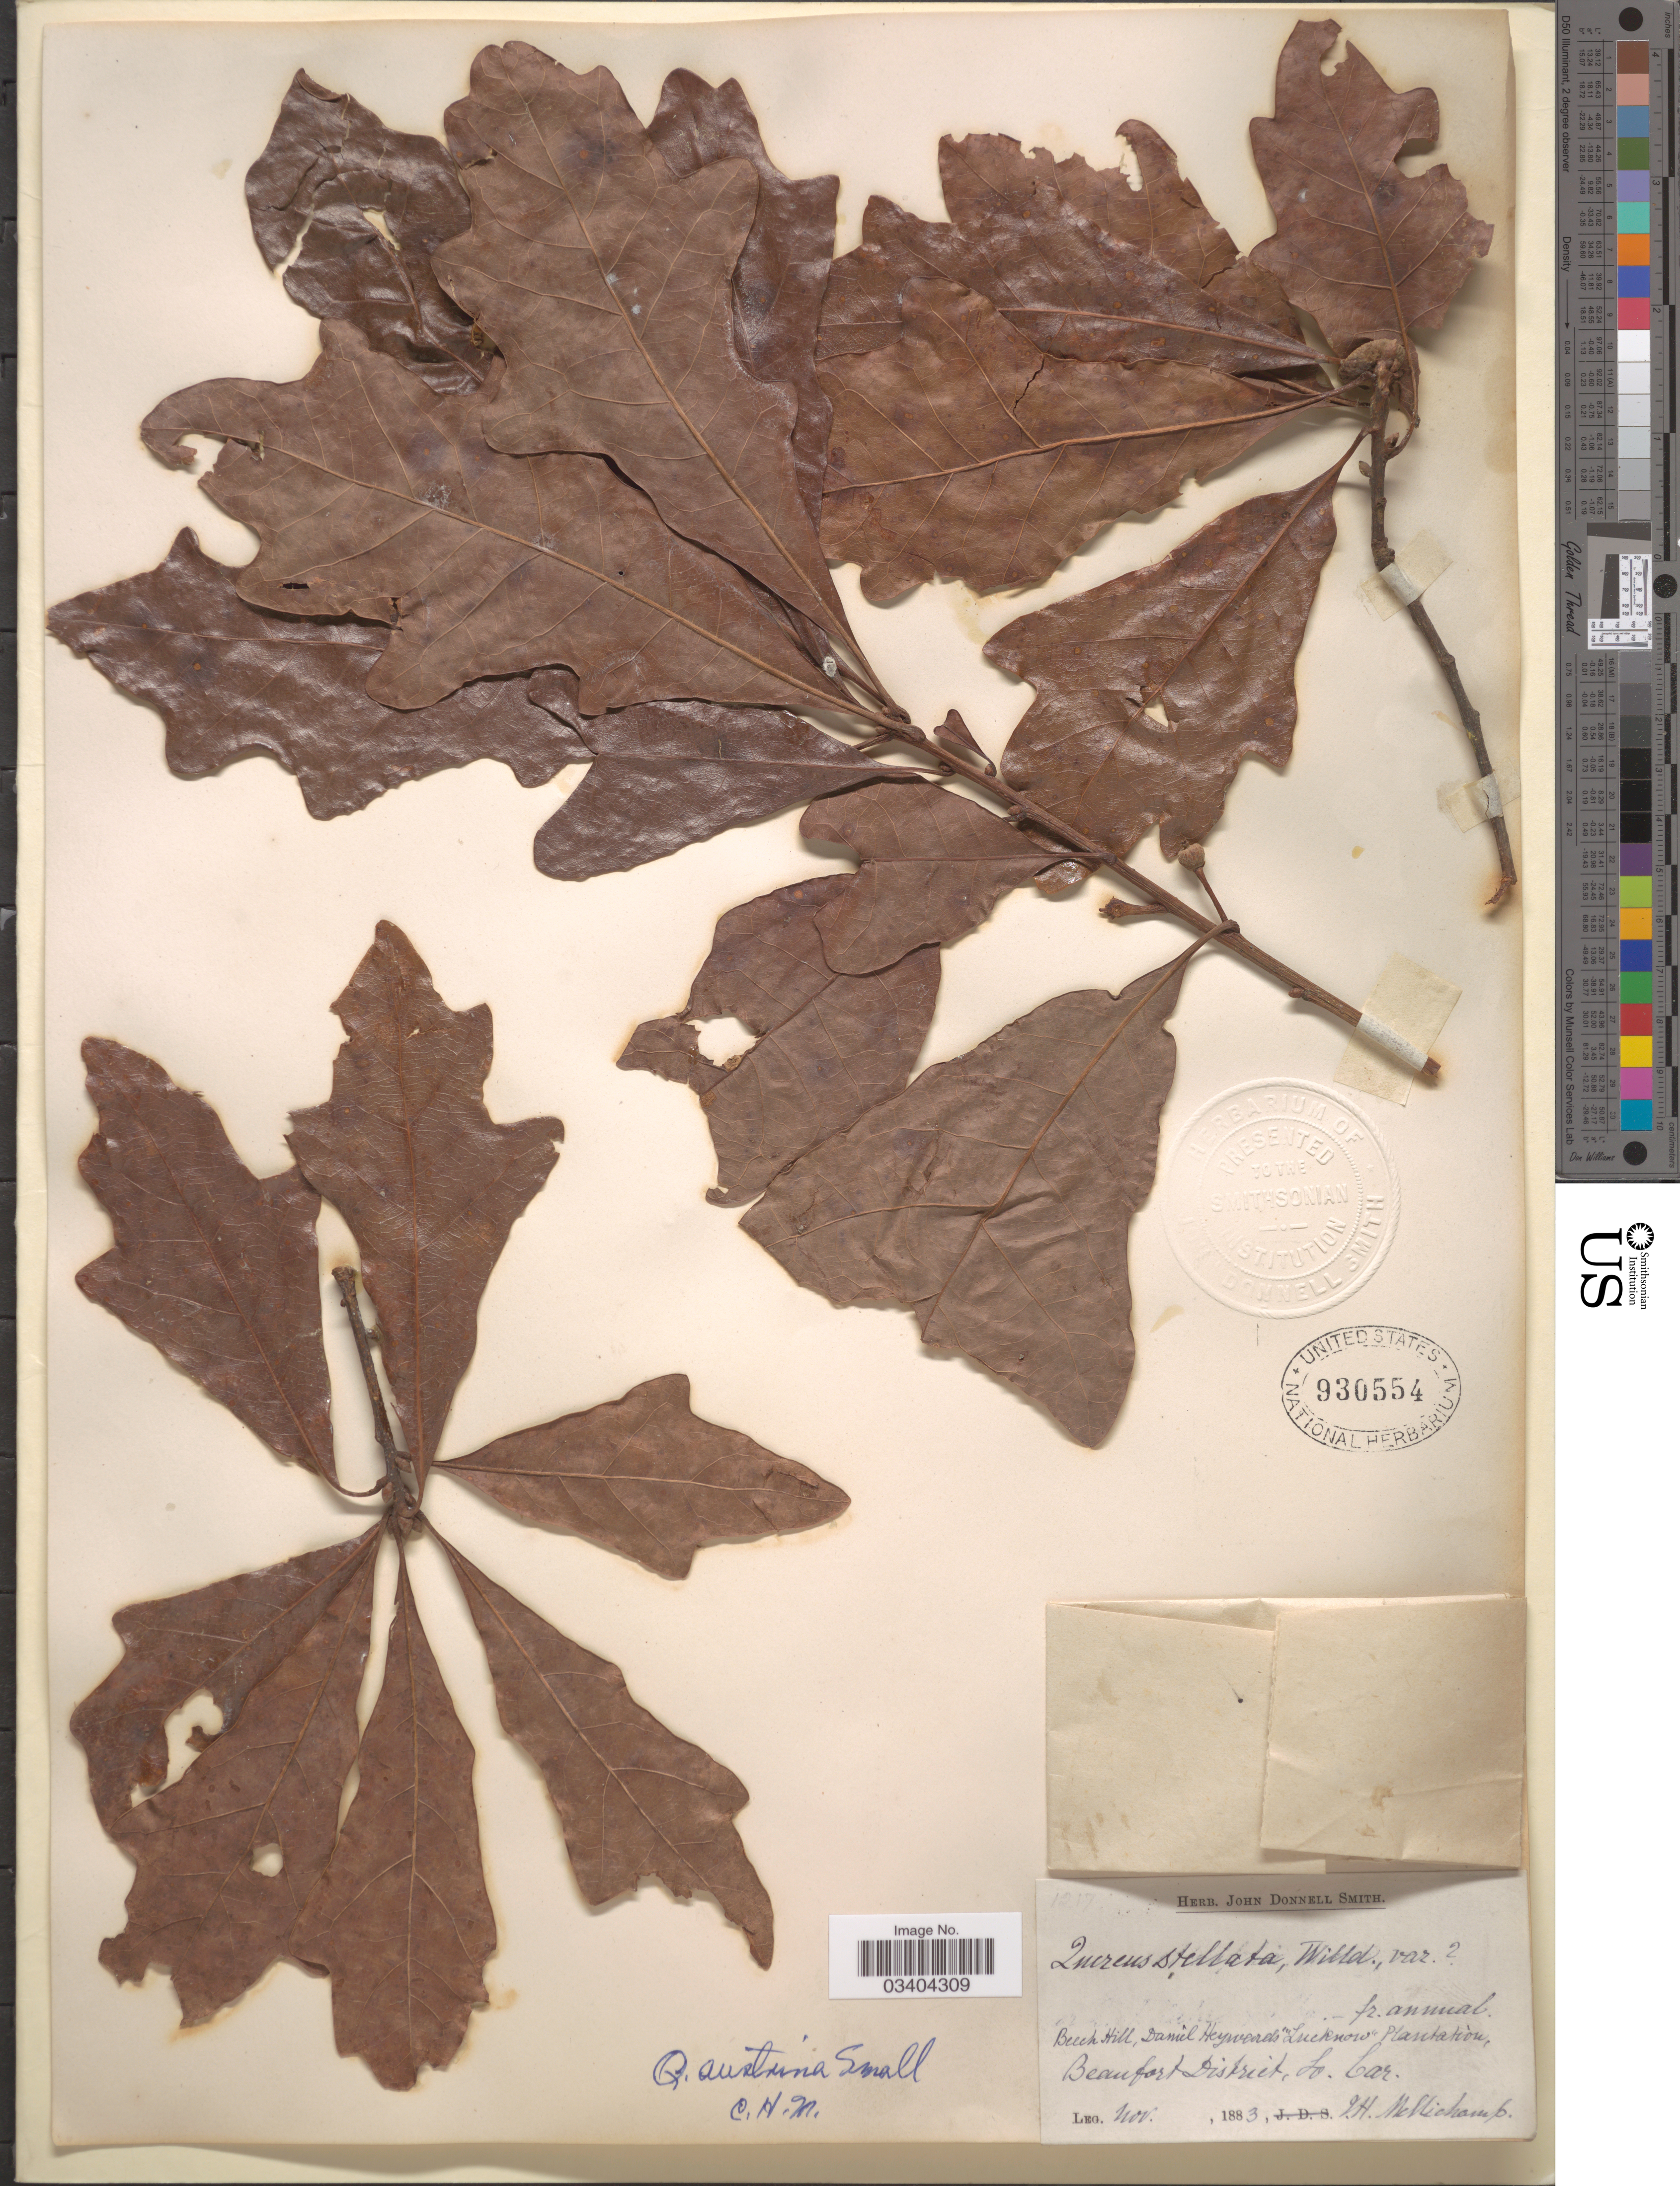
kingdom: Plantae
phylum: Tracheophyta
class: Magnoliopsida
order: Fagales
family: Fagaceae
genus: Quercus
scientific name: Quercus durandii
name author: Buckley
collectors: J. H. Mellichamp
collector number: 1217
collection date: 1883-11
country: United States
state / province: South Carolina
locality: Beech Hills, Daniel Heywards 'Lucknow' Plantation, Beaufort District.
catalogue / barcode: US 930554